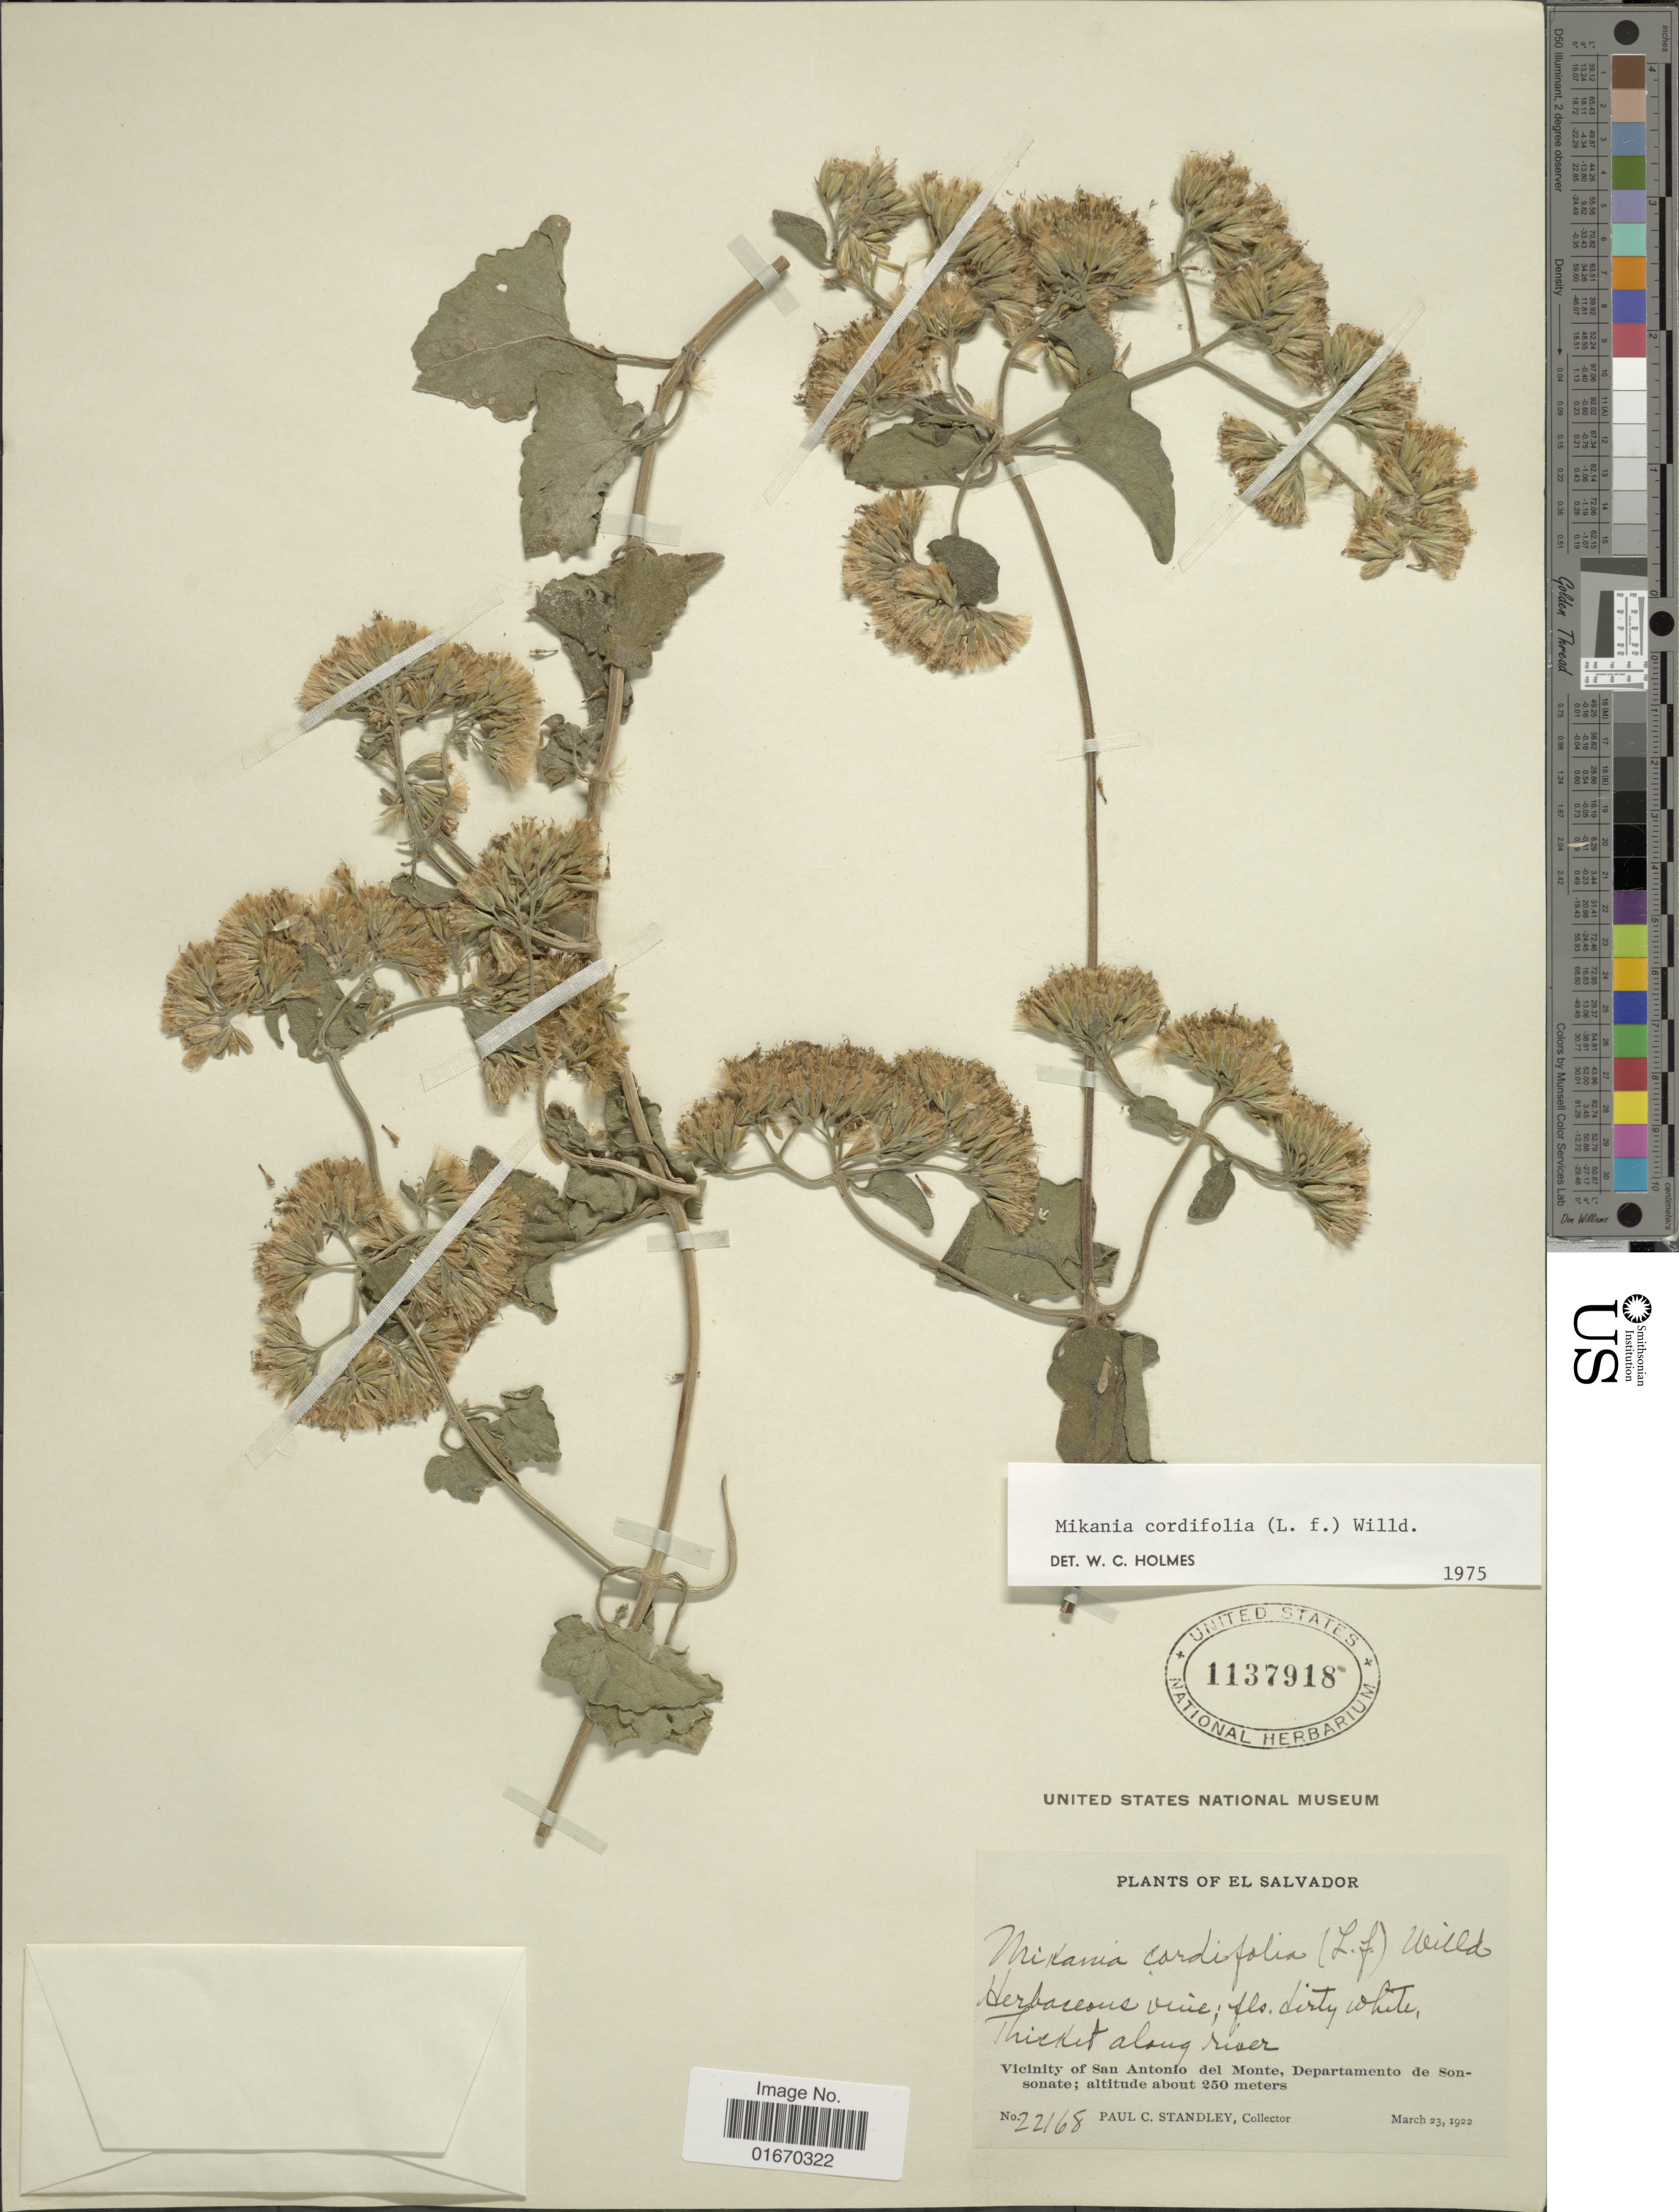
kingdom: Plantae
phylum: Tracheophyta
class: Magnoliopsida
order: Asterales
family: Asteraceae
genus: Mikania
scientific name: Mikania cordifolia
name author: Kunth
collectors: P. C. Standley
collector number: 22168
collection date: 1922-03-23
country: El Salvador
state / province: Sonsonate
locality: Vicinity of San Antonio del Monte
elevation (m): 250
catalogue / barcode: US 1137918